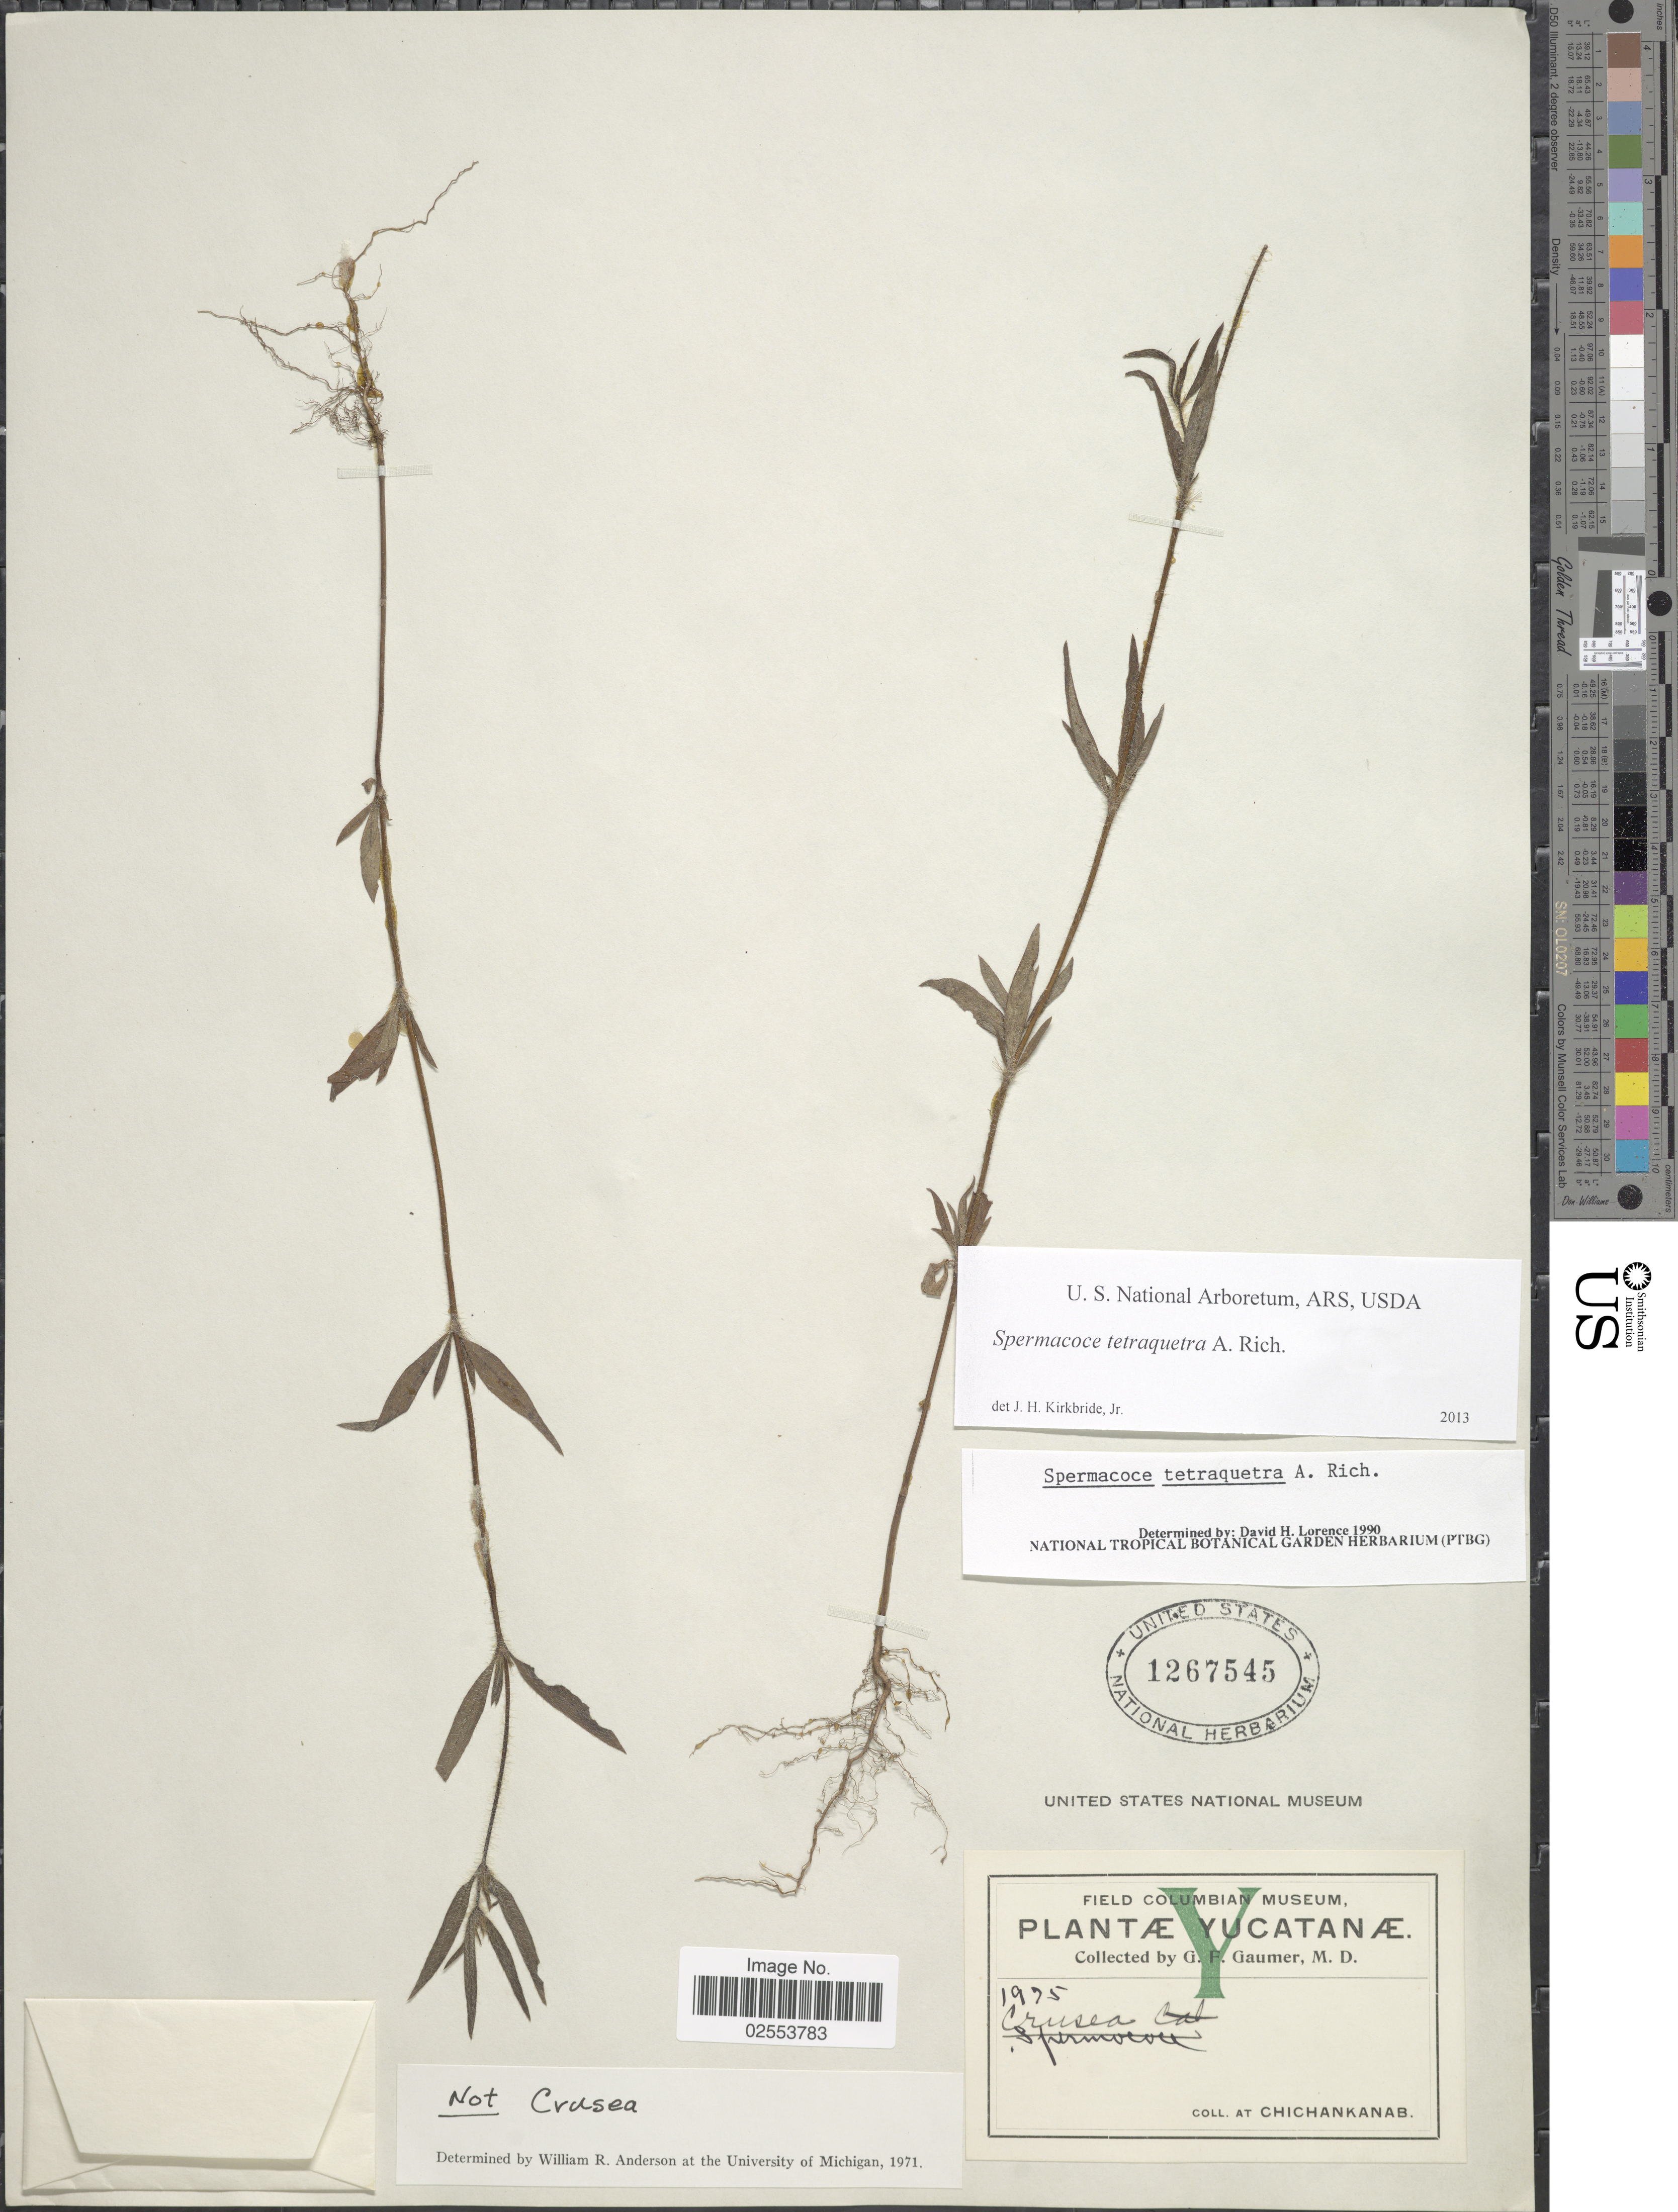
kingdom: Plantae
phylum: Tracheophyta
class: Magnoliopsida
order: Gentianales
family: Rubiaceae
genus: Spermacoce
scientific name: Spermacoce tetraquetra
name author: A. Rich.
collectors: G. F. Gaumer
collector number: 1975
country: Mexico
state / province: Yucatán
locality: Yucatanae, at Chichankanab.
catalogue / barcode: US 1267545